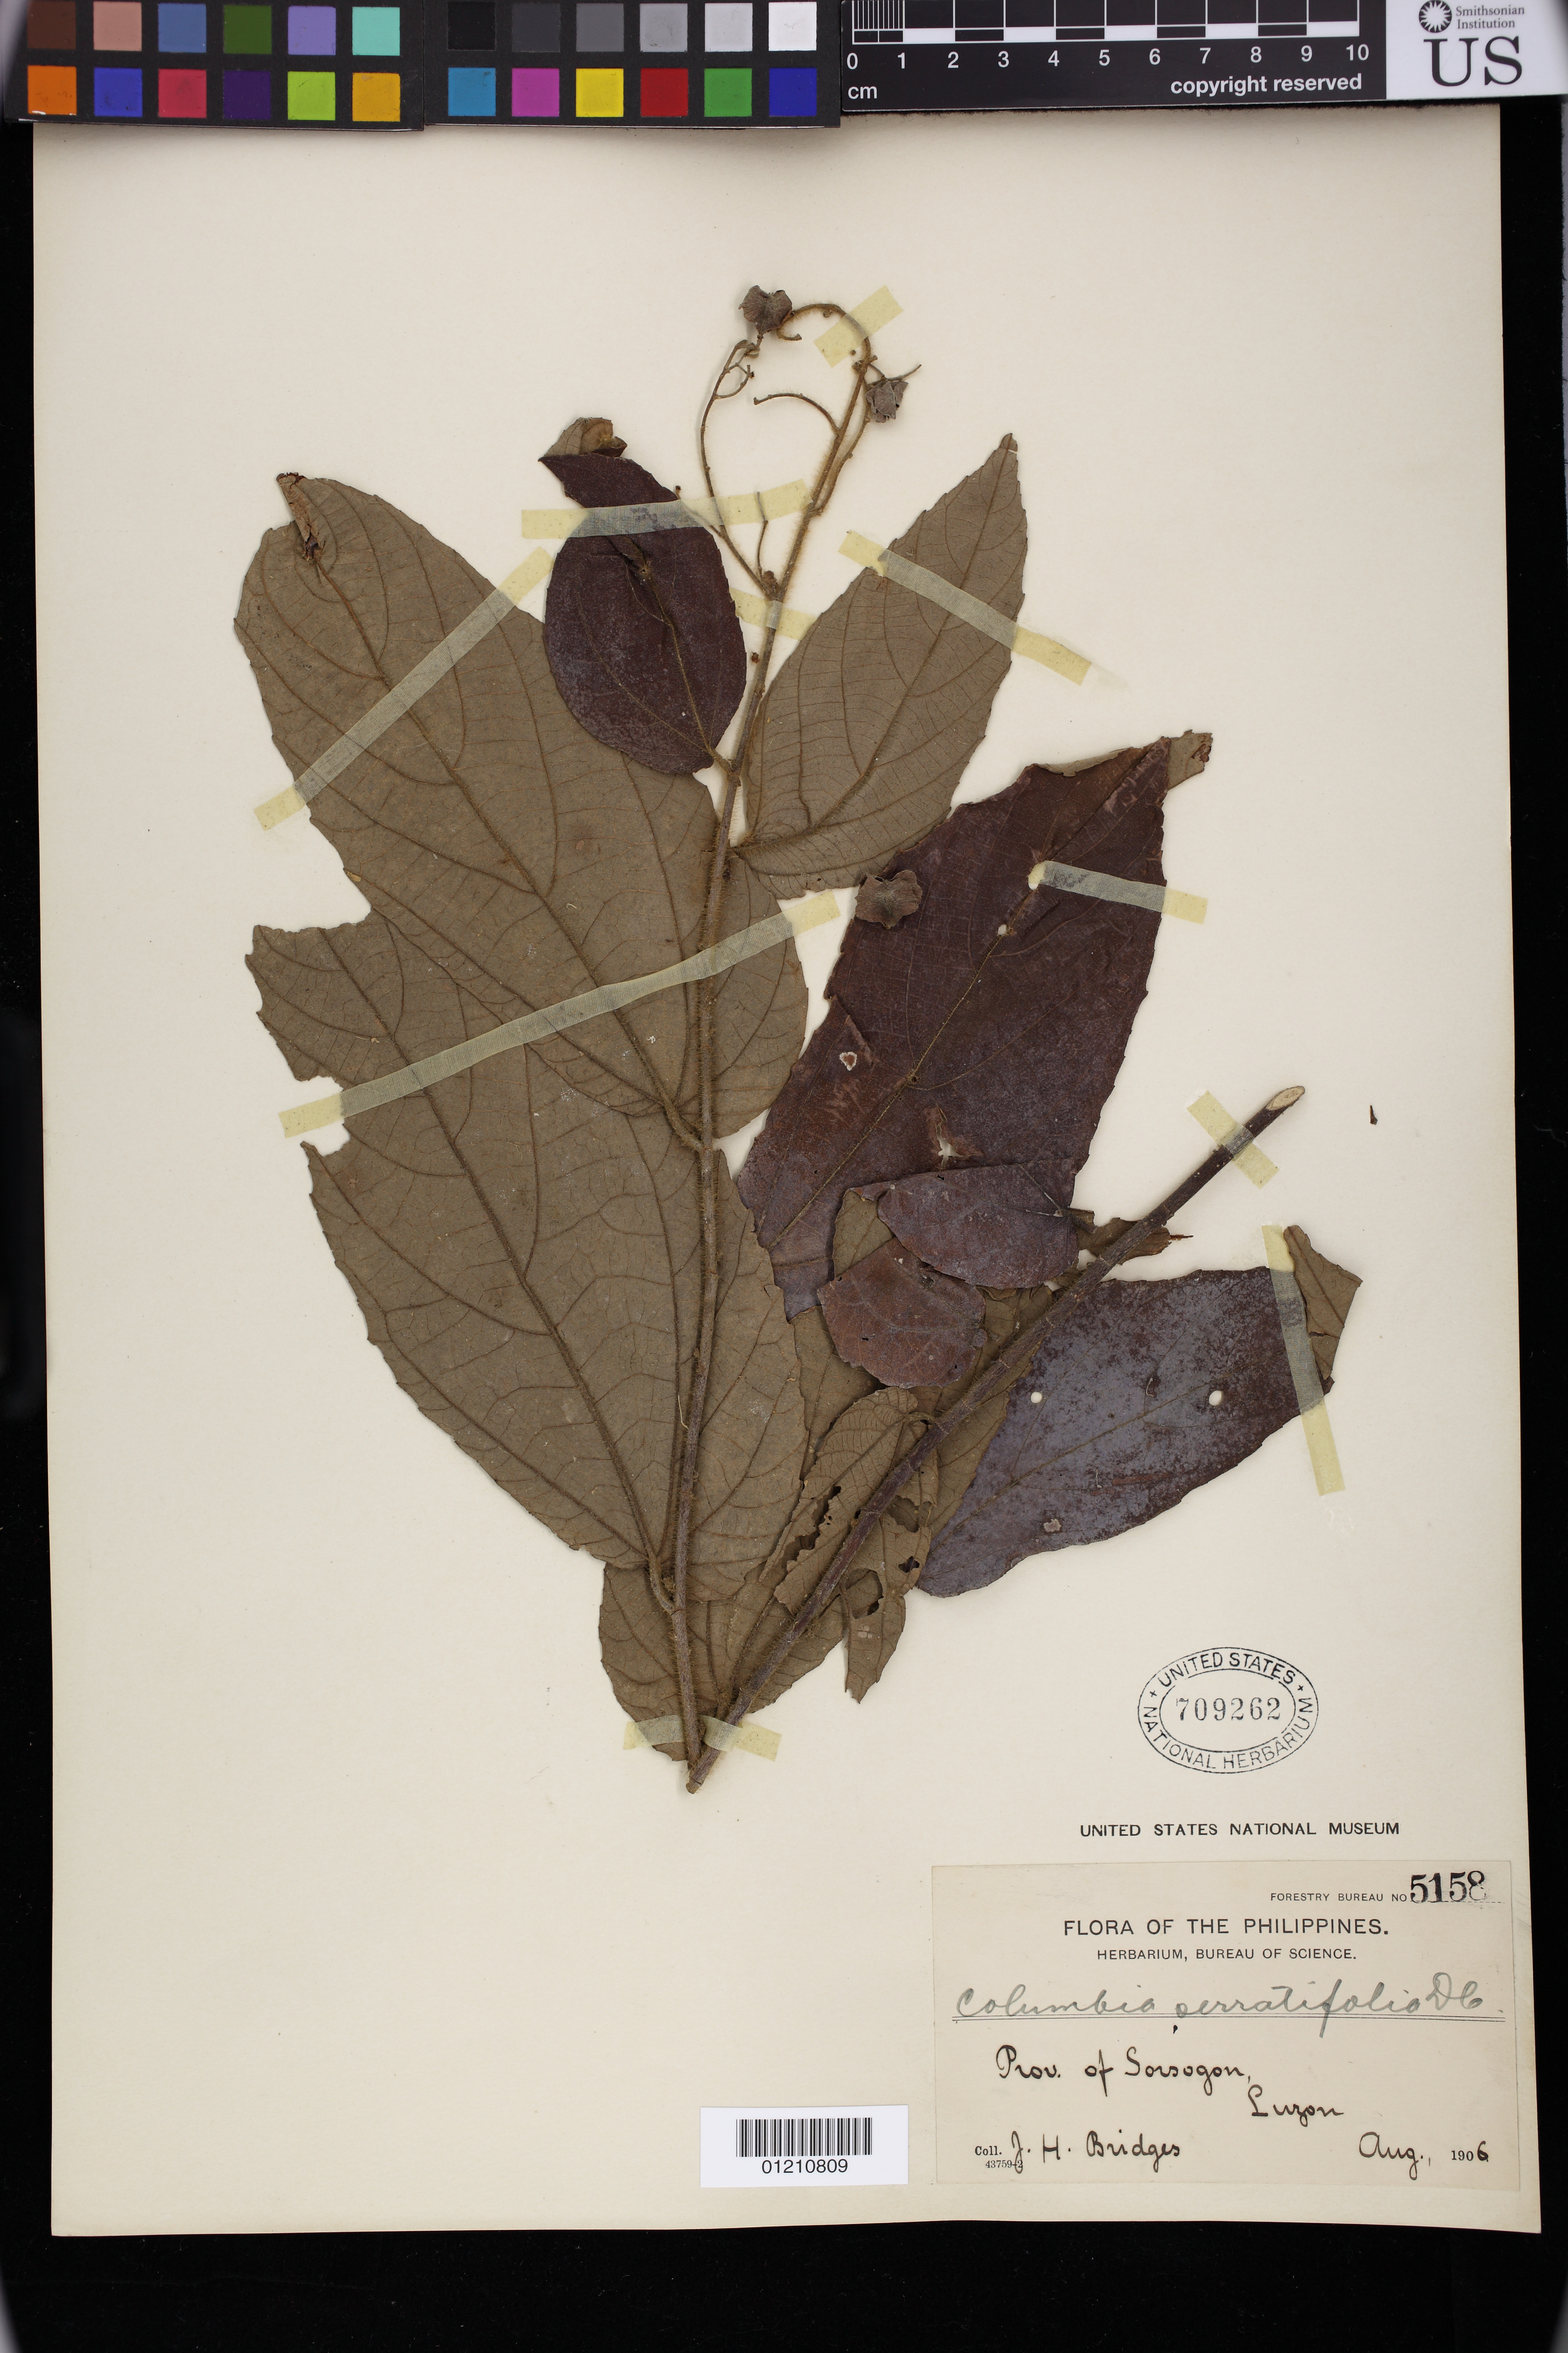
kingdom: Plantae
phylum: Tracheophyta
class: Magnoliopsida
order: Malvales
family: Malvaceae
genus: Colona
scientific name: Colona serratifolia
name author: Cav.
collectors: J. Bridges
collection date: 1906-08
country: Philippines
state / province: Bicol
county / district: Sorsogon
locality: Luzon.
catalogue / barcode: US 709262